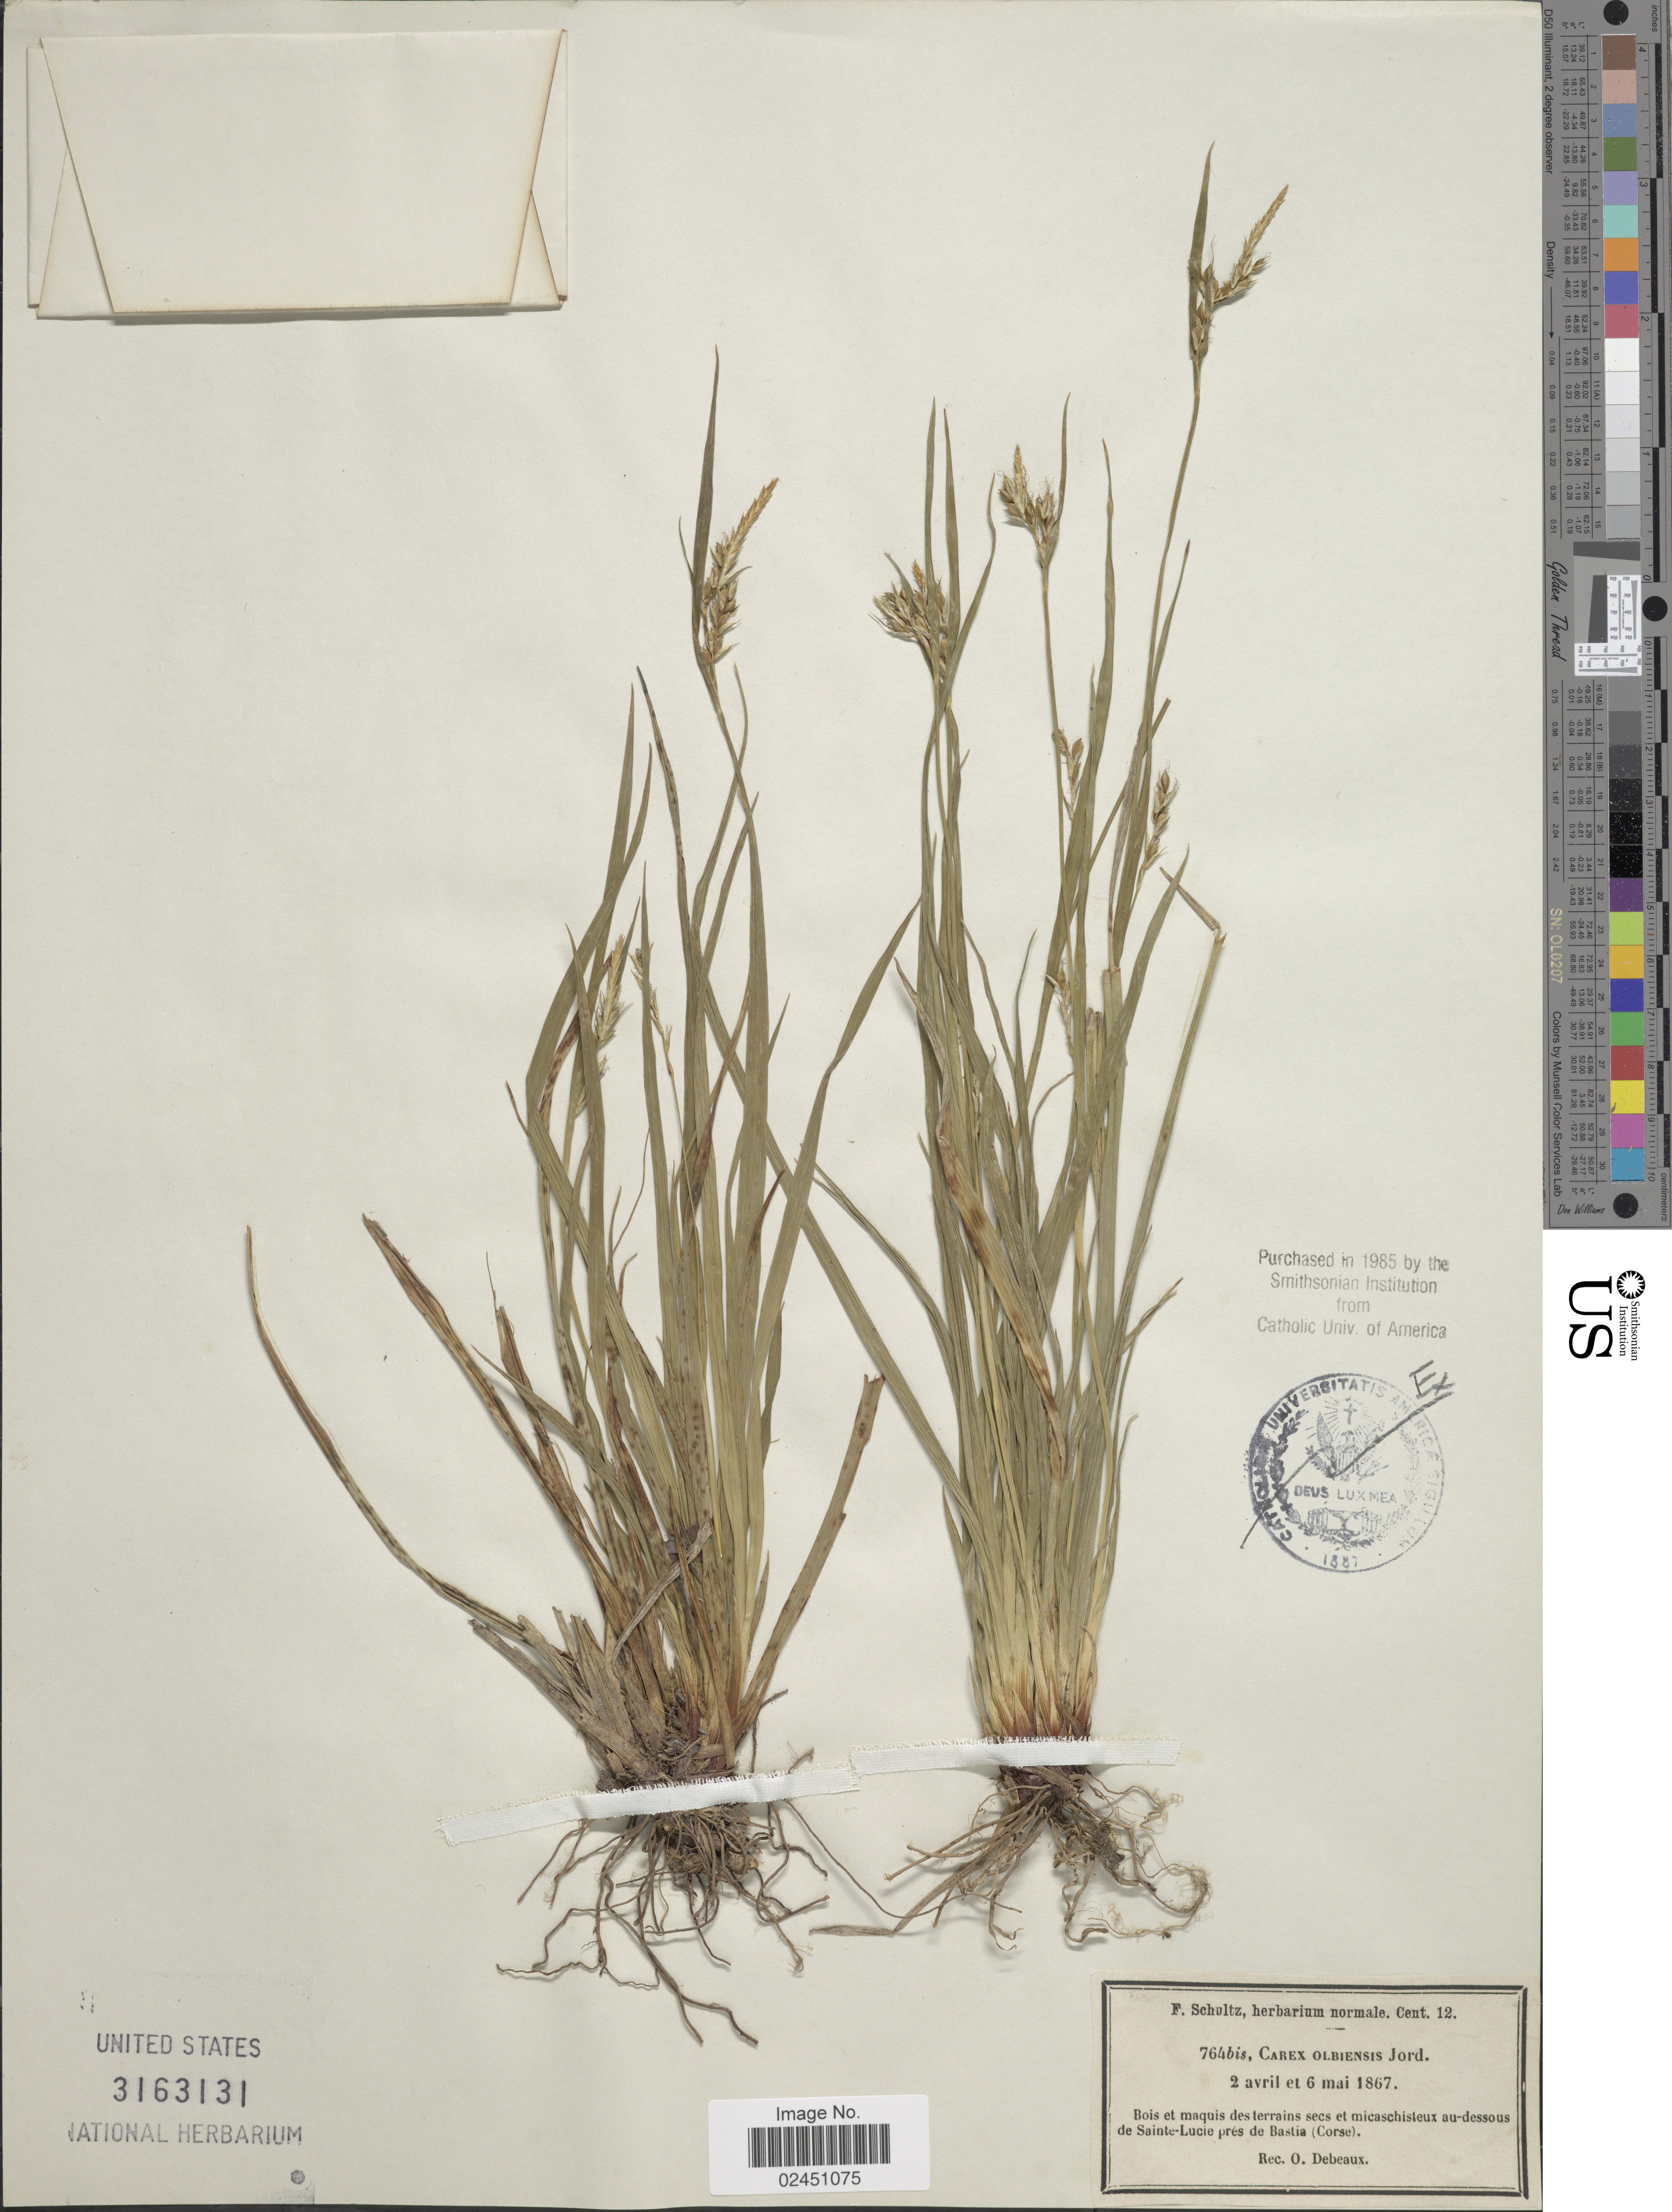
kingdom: Plantae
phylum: Tracheophyta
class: Liliopsida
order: Poales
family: Cyperaceae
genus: Carex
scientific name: Carex olbiensis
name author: Jord.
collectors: ex herb. F. Schultz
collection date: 1867-04-02/1867-05-06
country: France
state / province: Corsica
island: Corse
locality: Bois et maquis des terrains secs et micaschisteux au-dessous de Sanite-Lucie pres de Bastia (Corse)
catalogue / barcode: US 3163131